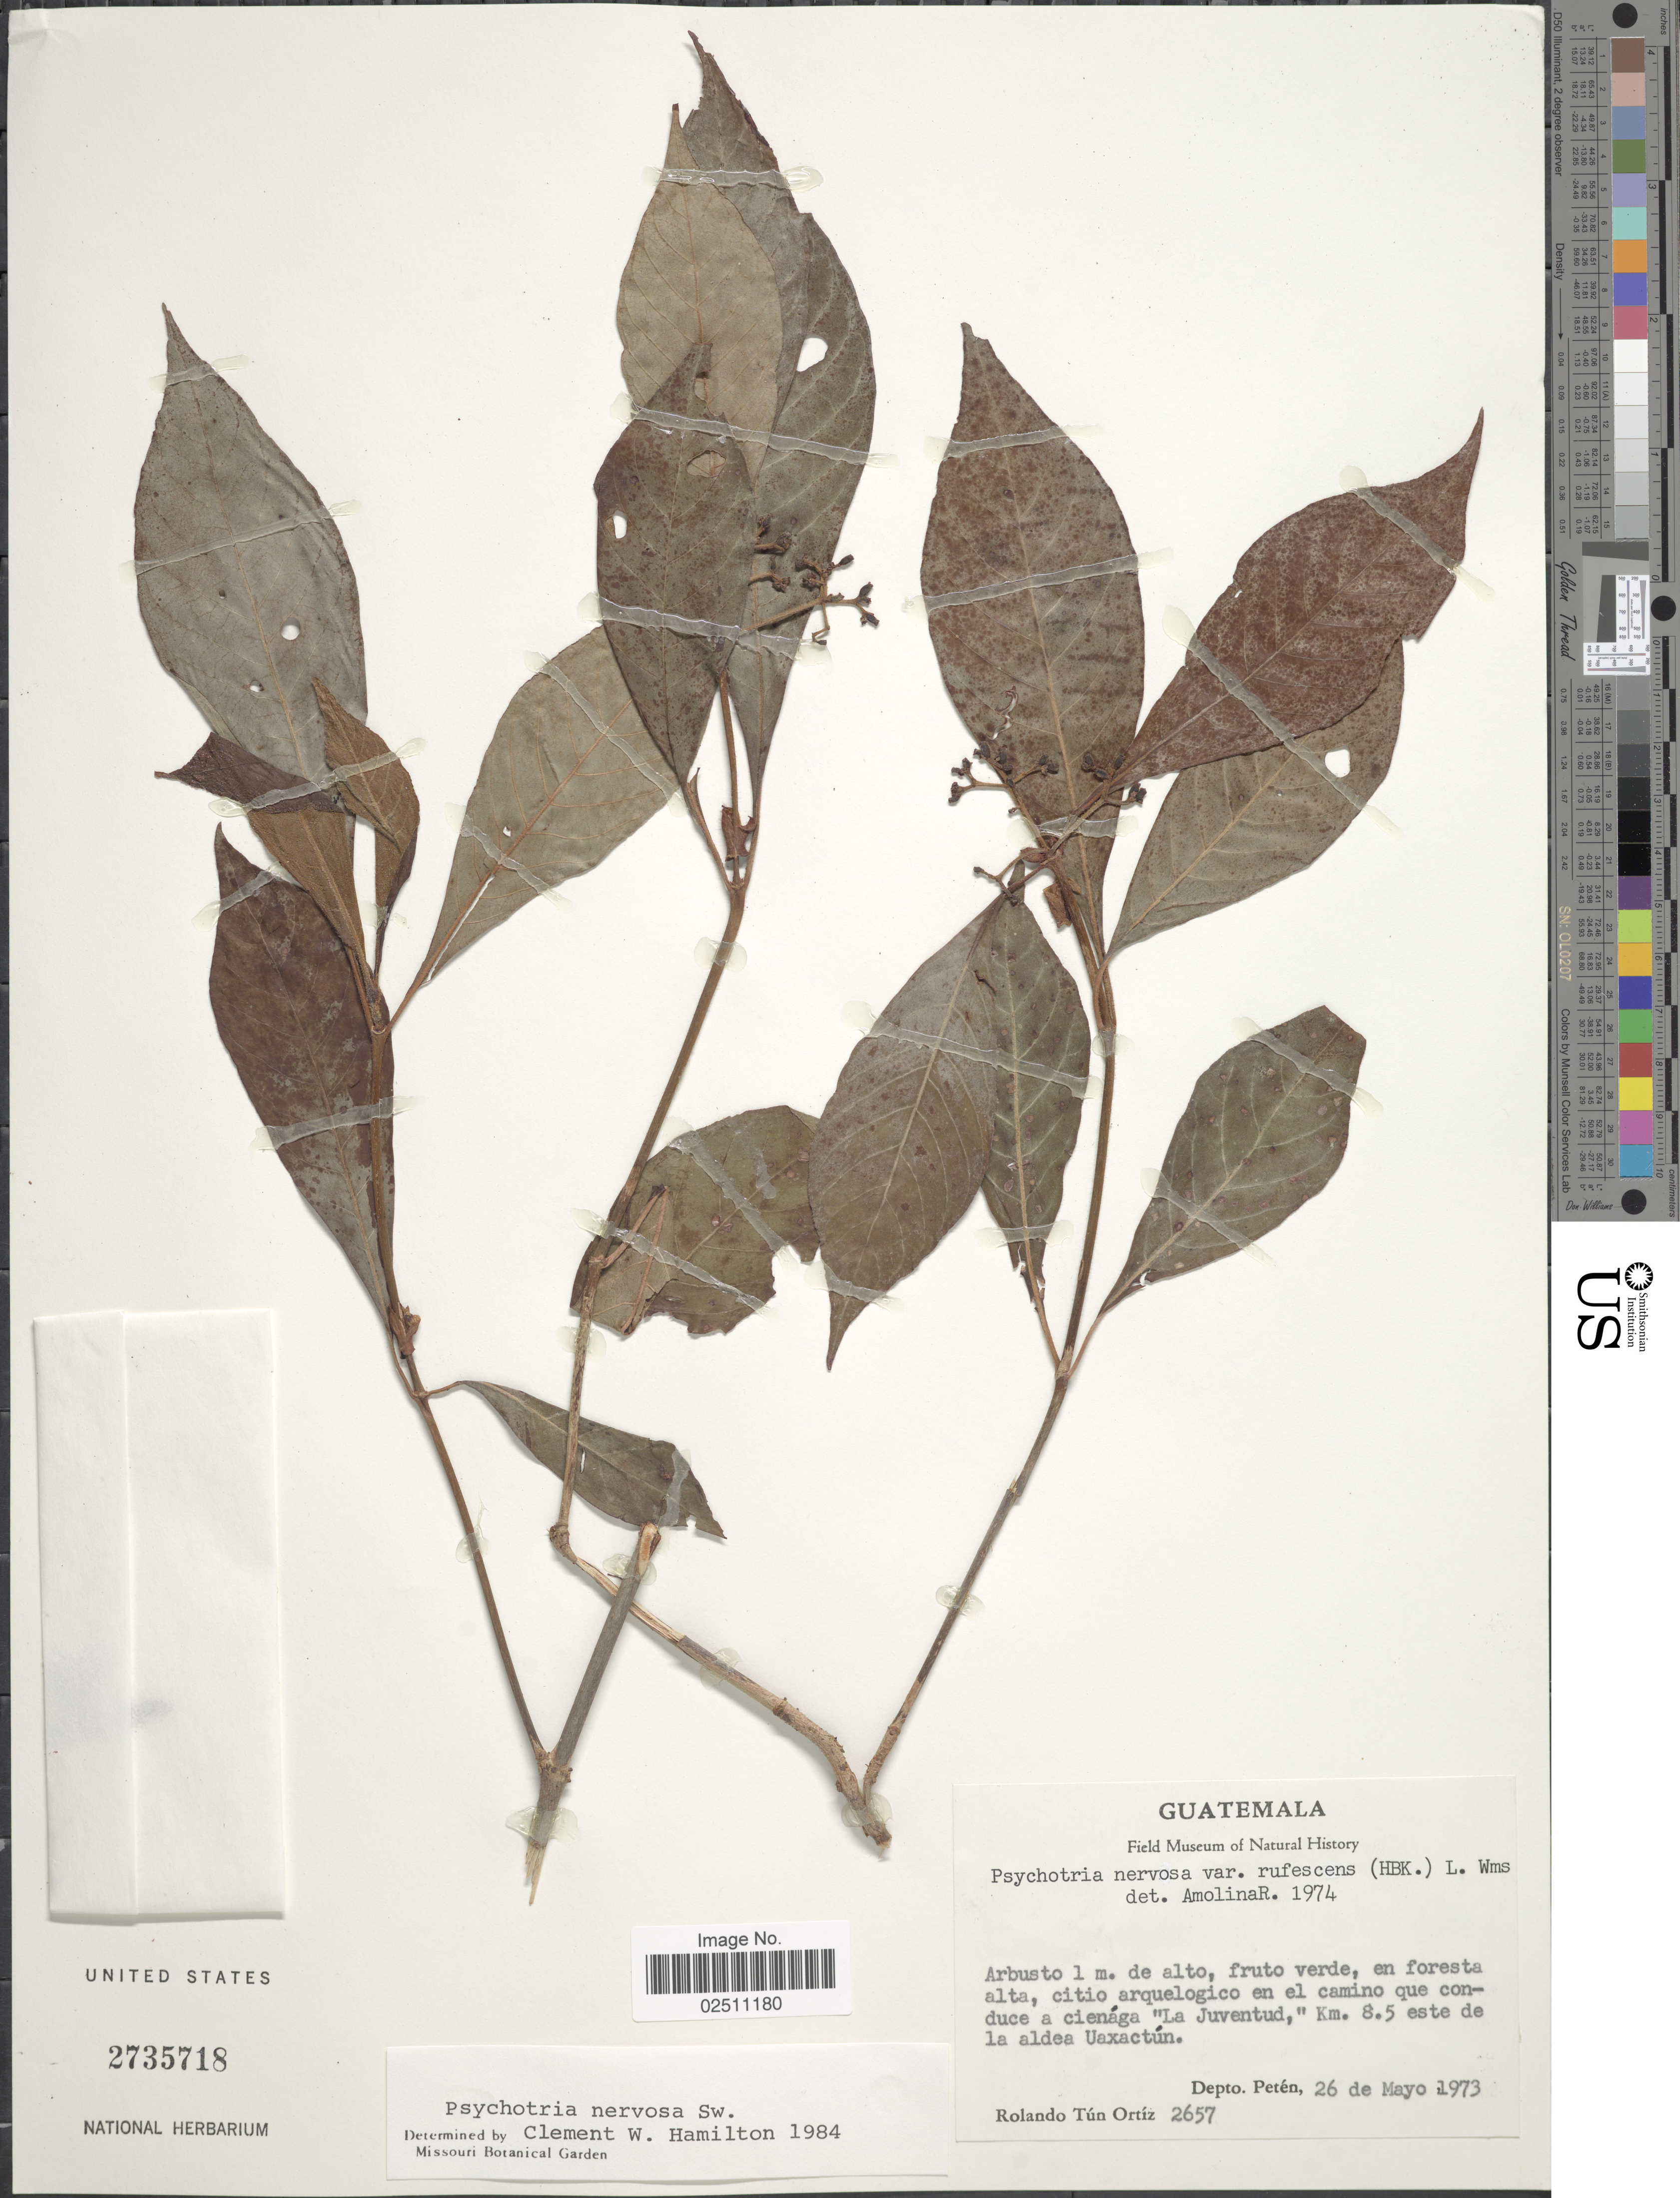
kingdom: Plantae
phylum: Tracheophyta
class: Magnoliopsida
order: Gentianales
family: Rubiaceae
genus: Psychotria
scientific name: Psychotria nervosa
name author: Sw.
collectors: R. T. Ortíz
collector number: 2657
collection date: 1973-05-26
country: Guatemala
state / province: El Petén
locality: Depto. Peten, en foresta alta, citio arquelogico en el camino que conduce a cienaga "La Juventud", km. 8.5 este de la aldea Uaxactun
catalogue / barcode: US 2735718